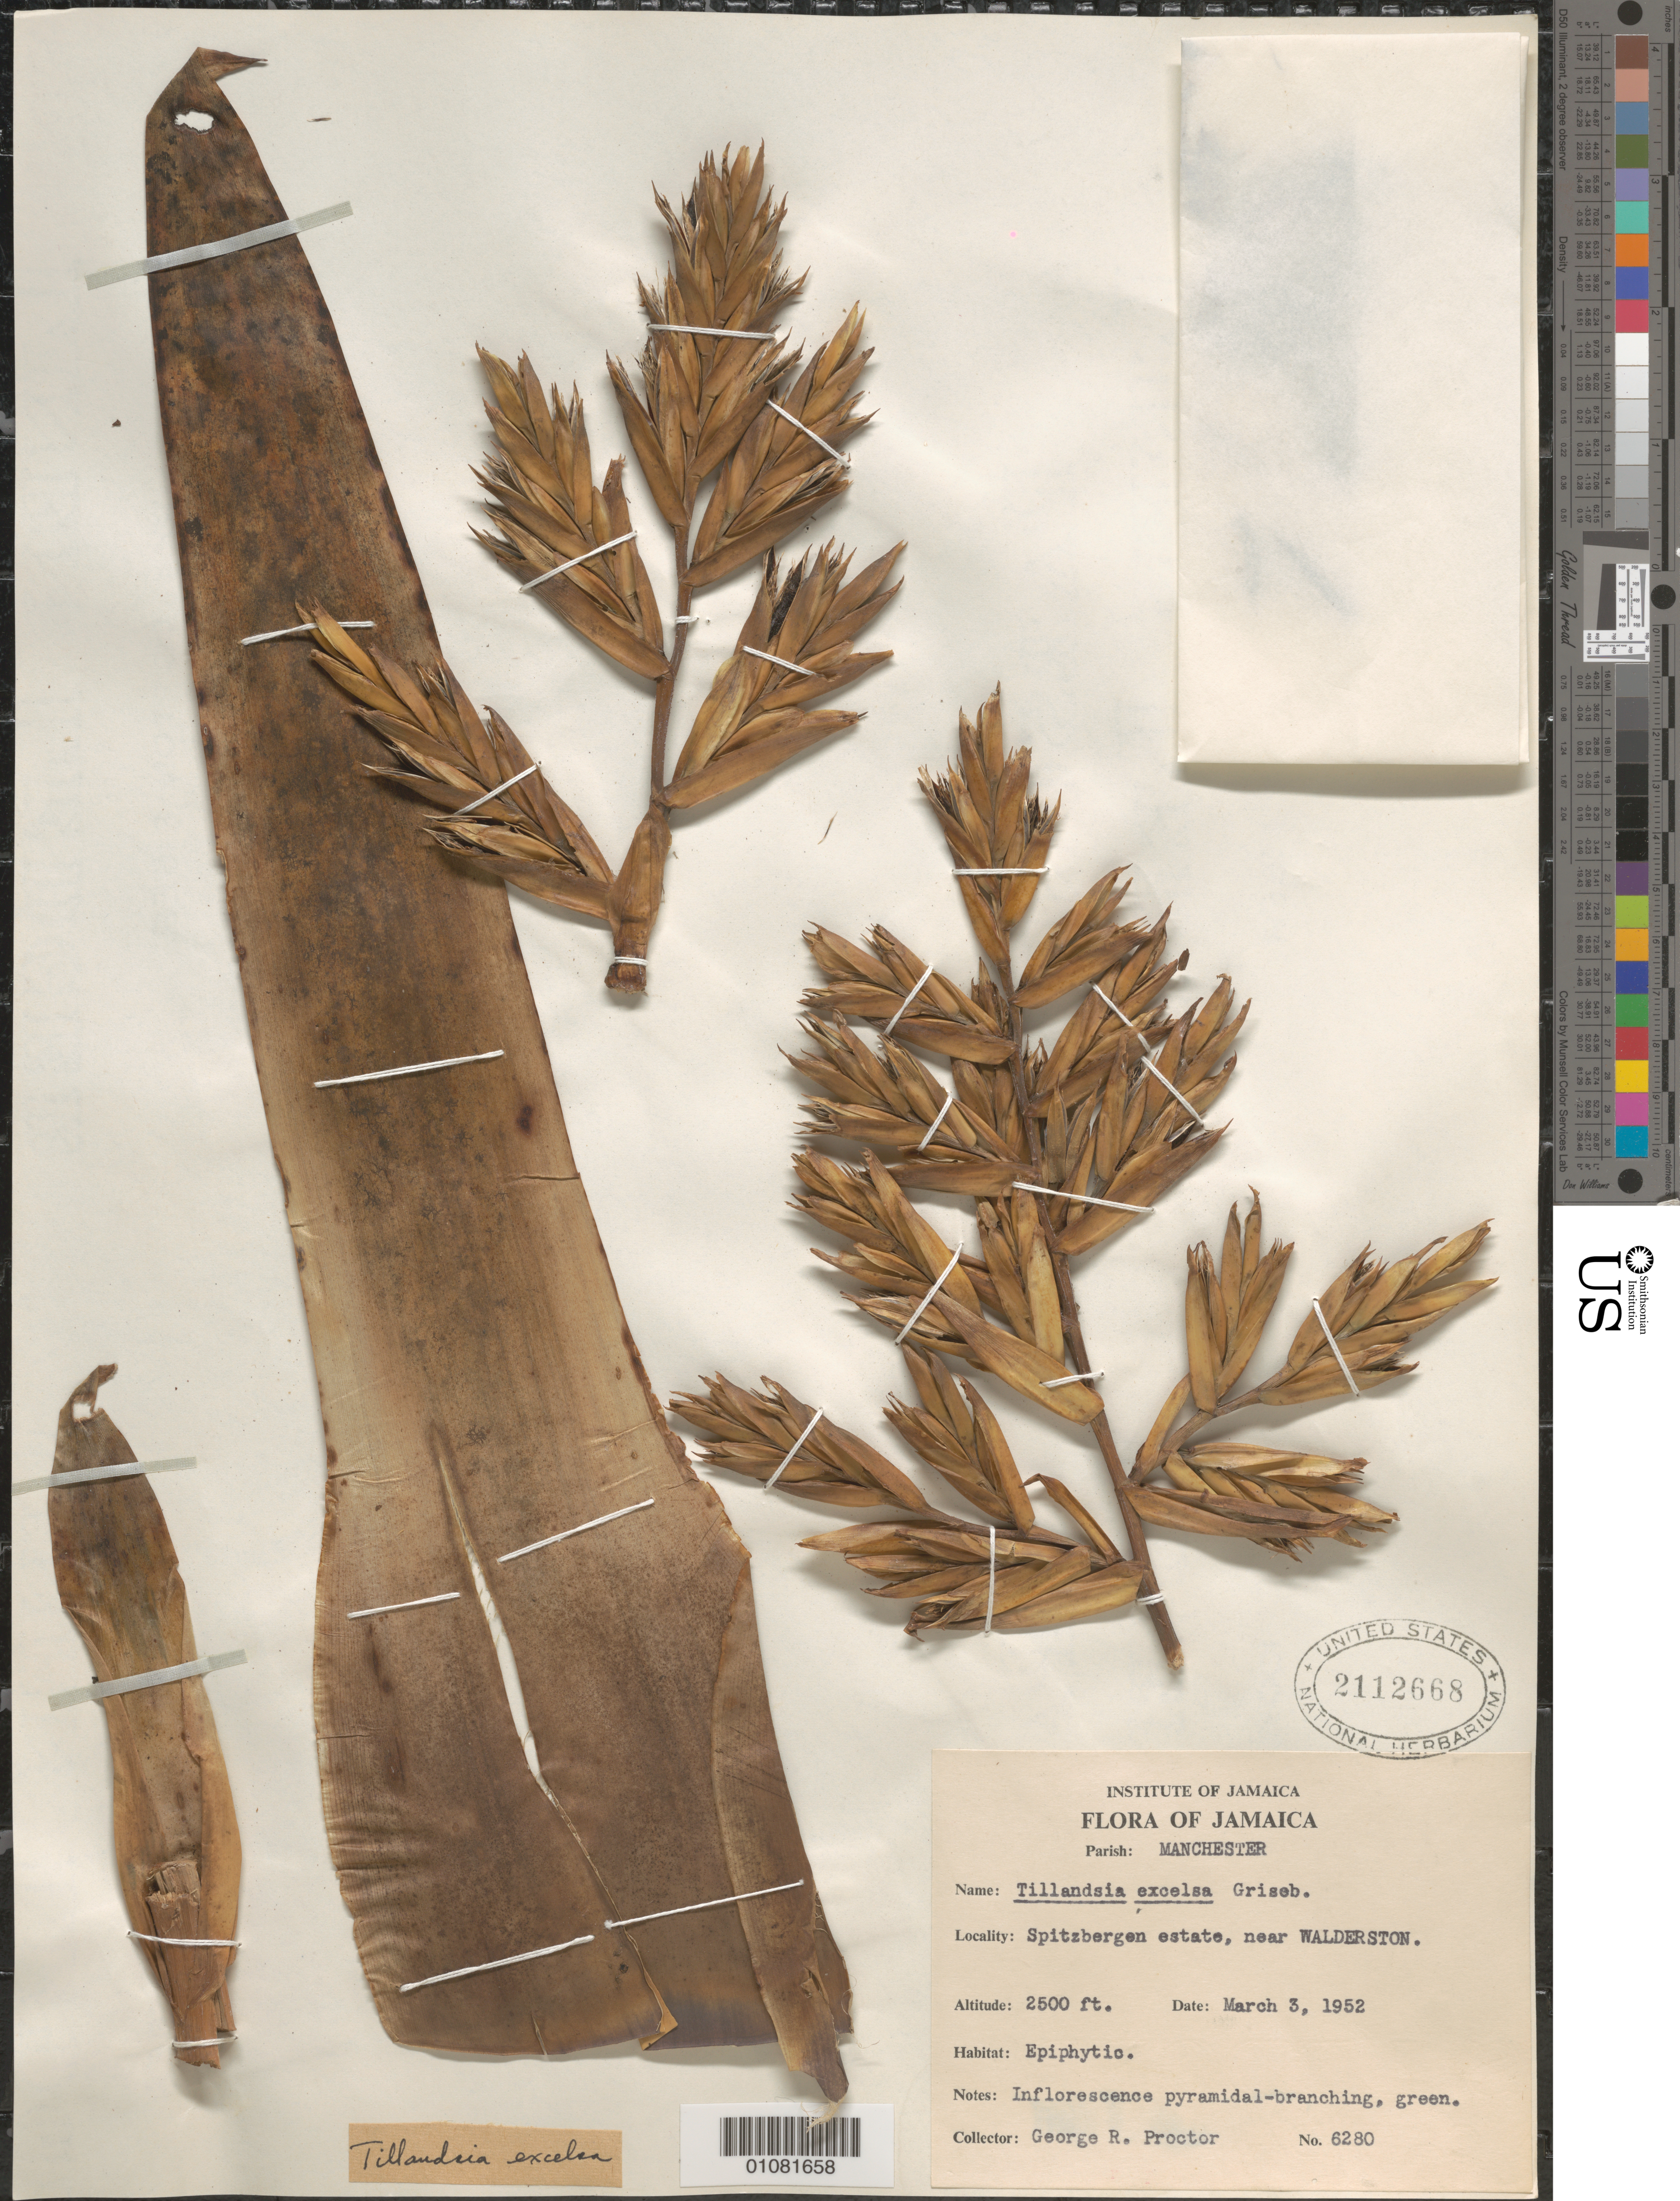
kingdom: Plantae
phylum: Tracheophyta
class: Liliopsida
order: Poales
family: Bromeliaceae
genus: Tillandsia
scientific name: Tillandsia excelsa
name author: Griseb.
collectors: G. R. Proctor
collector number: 6280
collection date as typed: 03 Mar 1952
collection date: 1952-03-03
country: Jamaica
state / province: Manchester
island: Jamaica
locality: Spitzbergen estate, near Walderston.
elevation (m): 762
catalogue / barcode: US 2112668